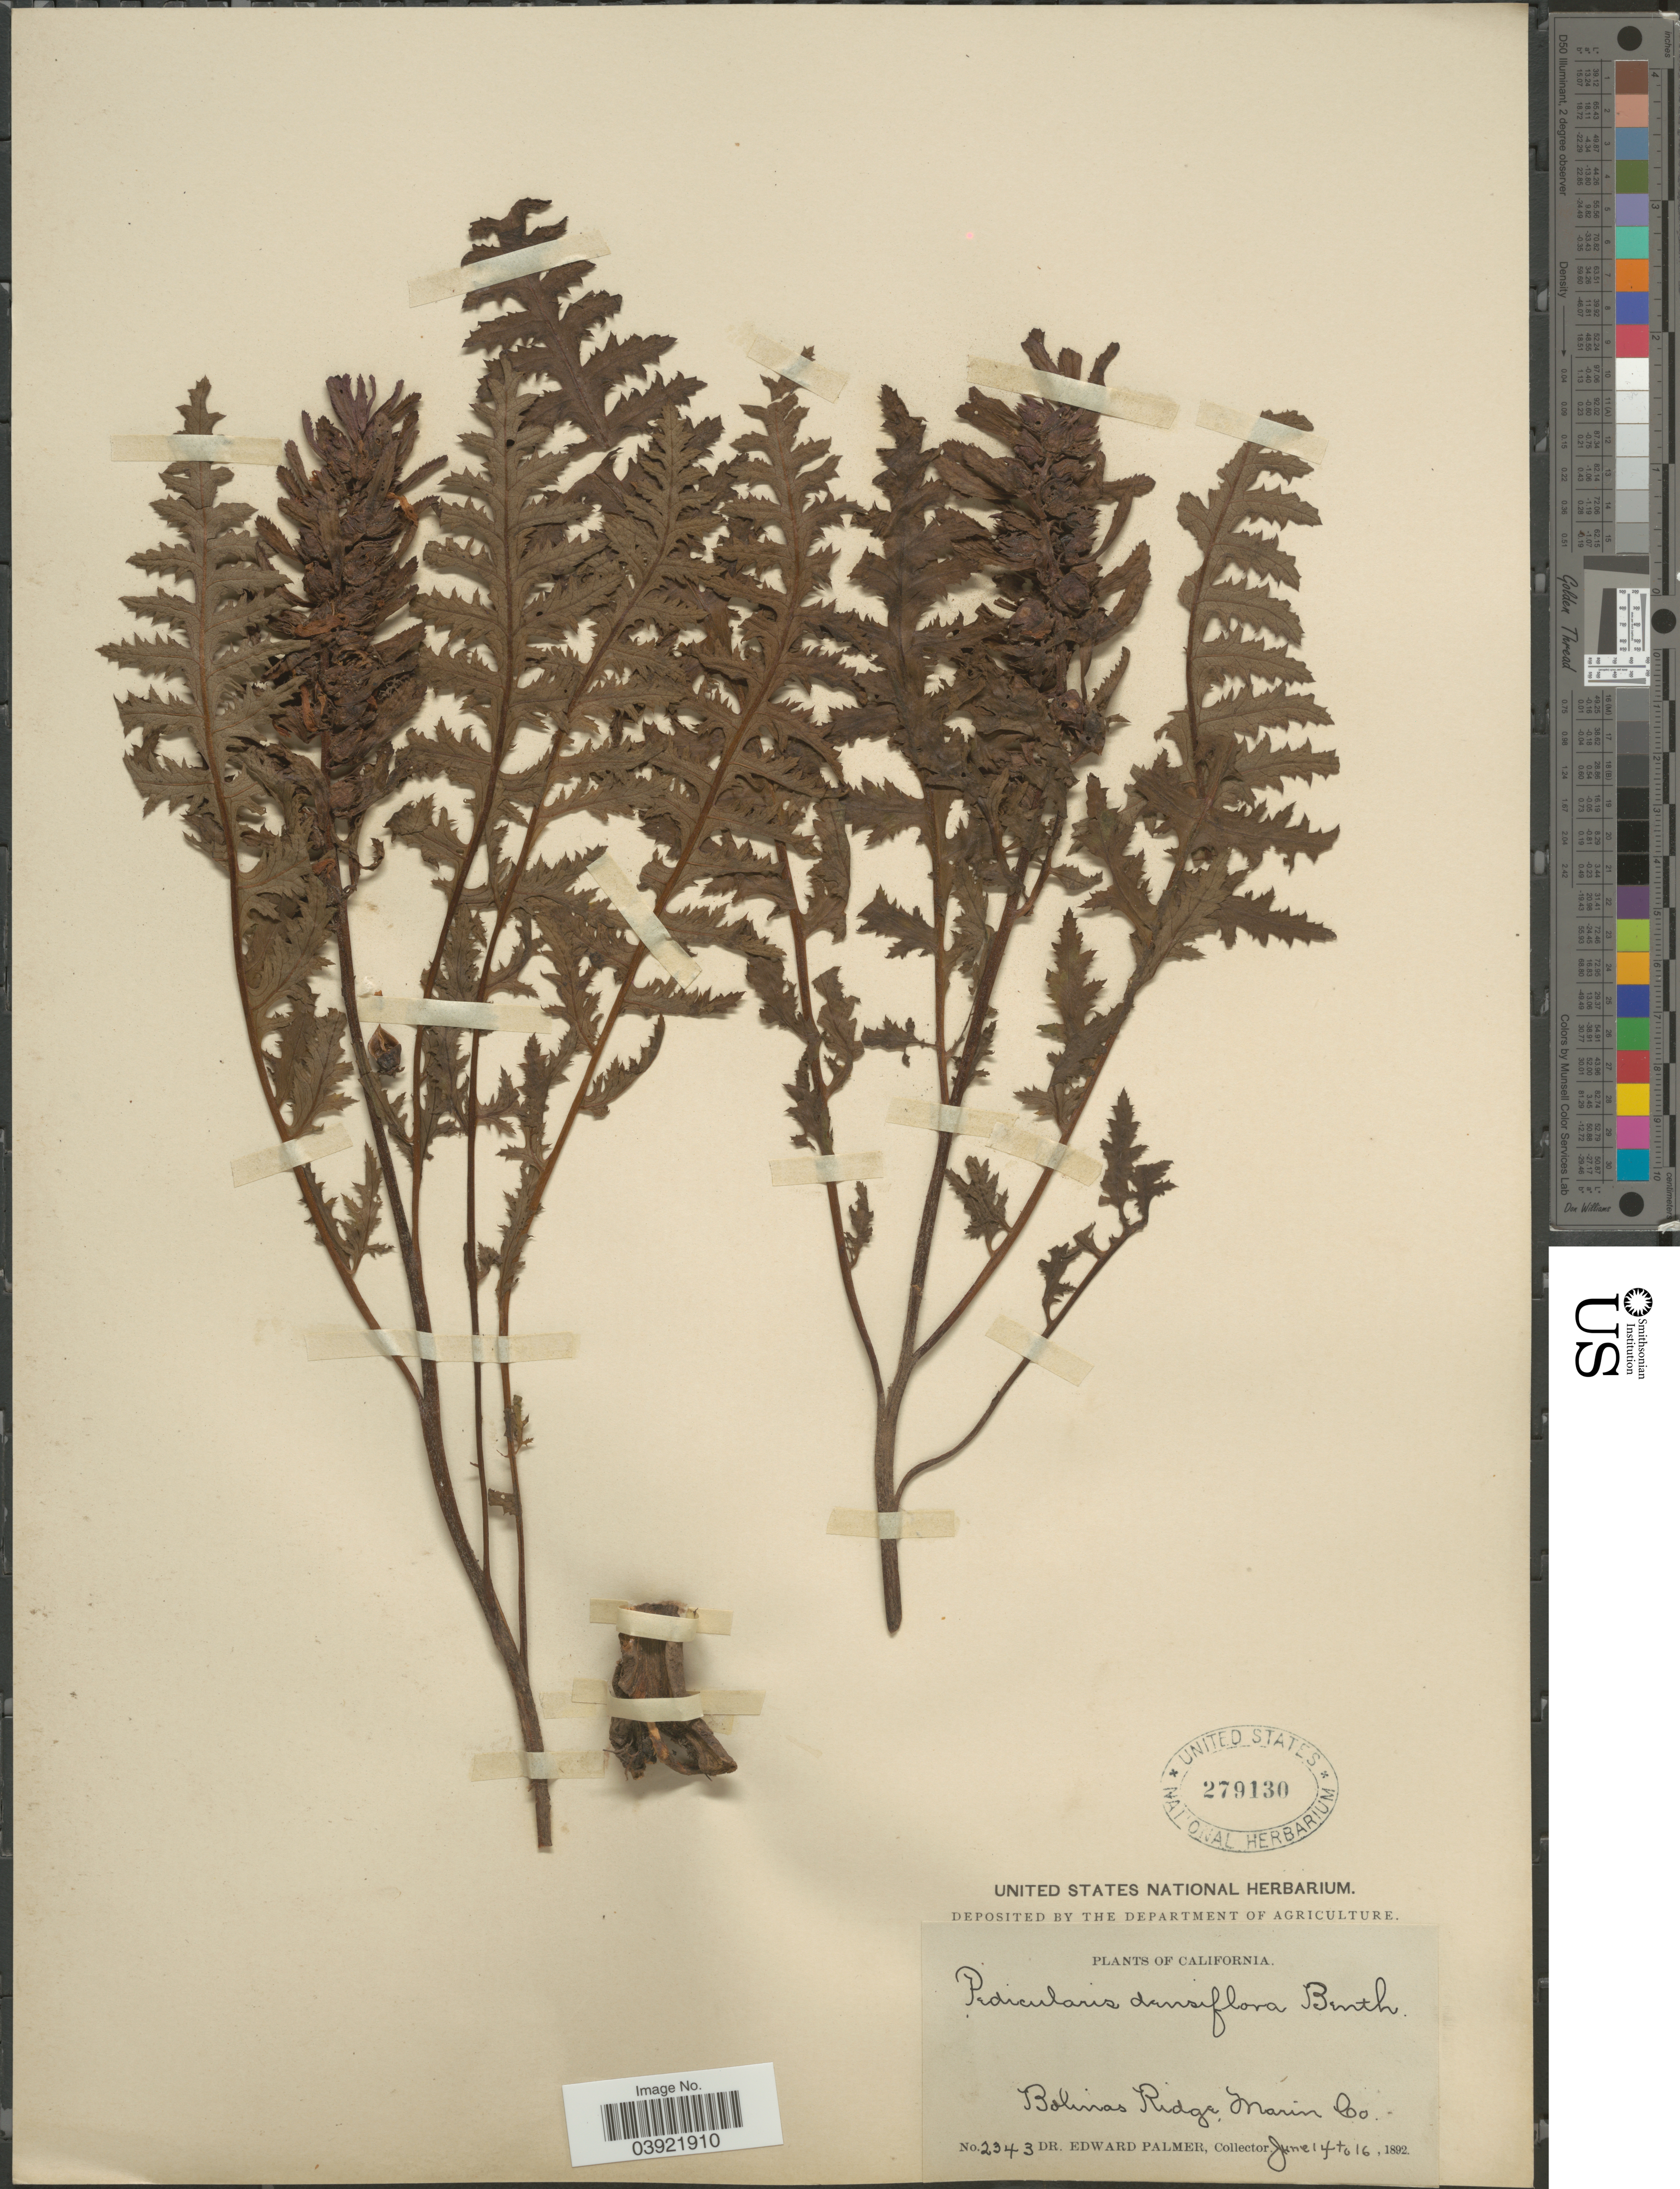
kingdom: Plantae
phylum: Tracheophyta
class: Magnoliopsida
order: Lamiales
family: Orobanchaceae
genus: Pedicularis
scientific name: Pedicularis densiflora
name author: Benth.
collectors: E. Palmer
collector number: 2343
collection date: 1892-06-14/1892-06-16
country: United States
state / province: California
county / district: Marin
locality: Bolinas Ridge, Marin Co.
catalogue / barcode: US 279130